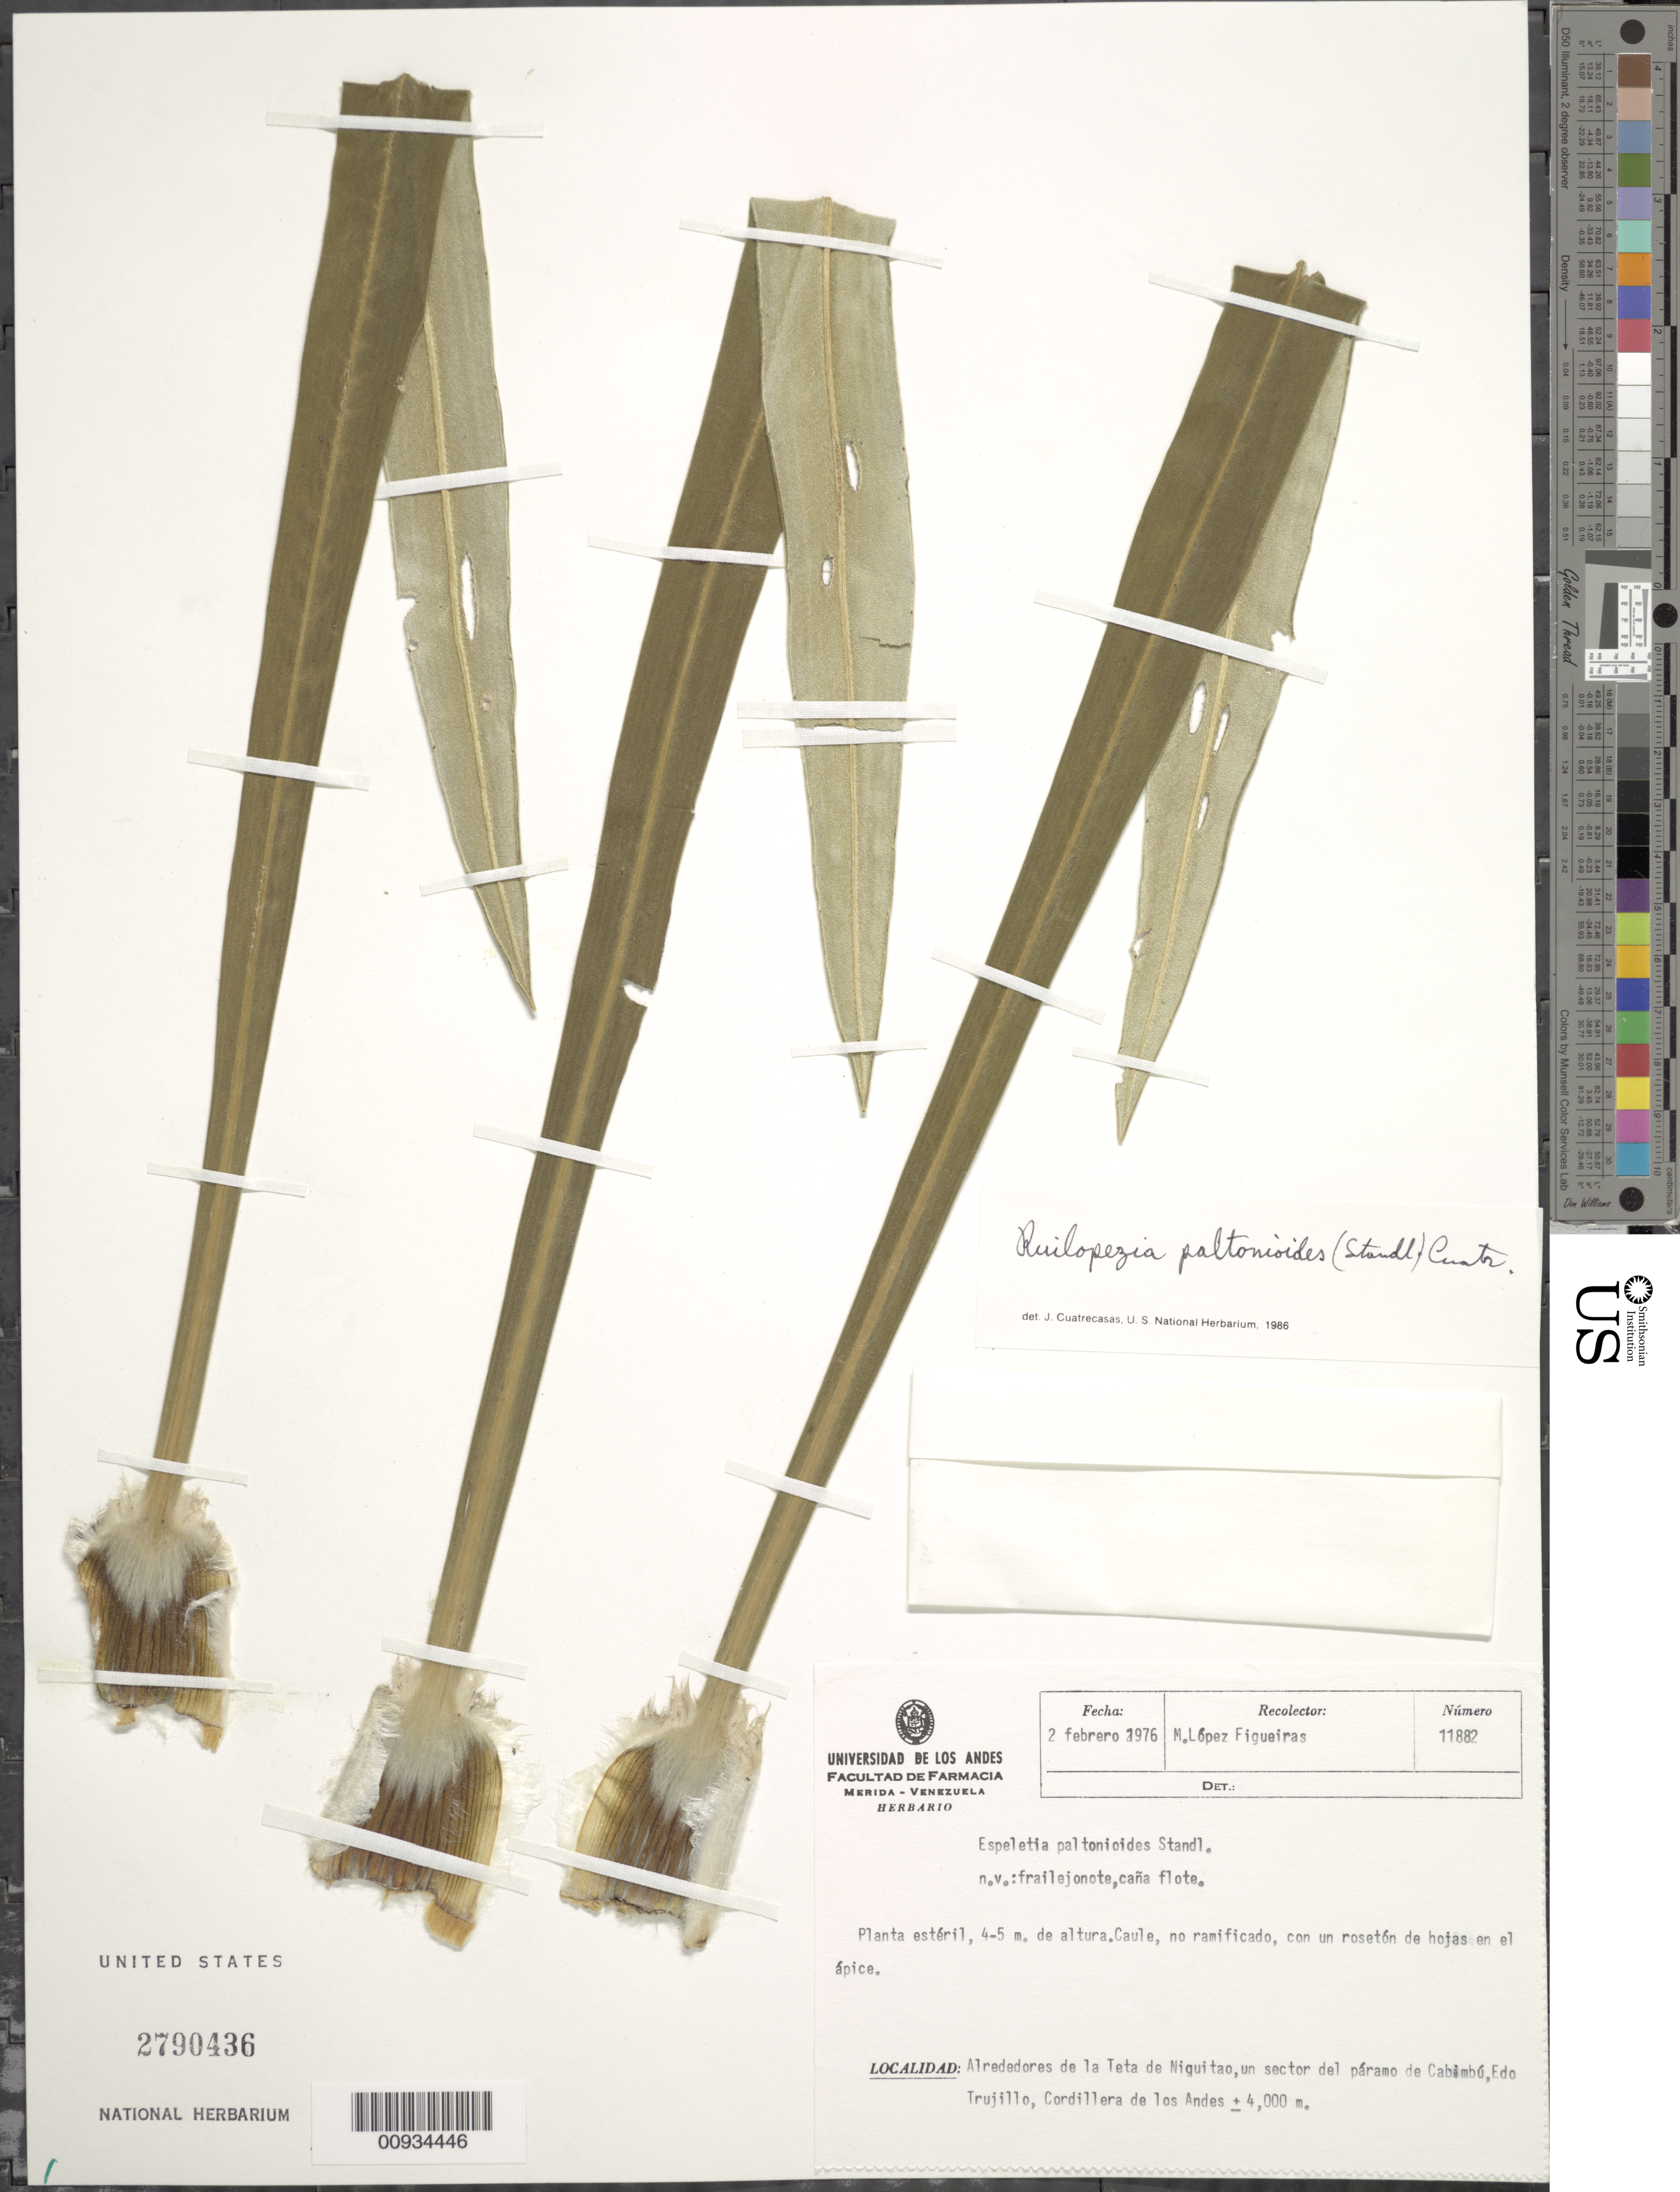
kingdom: Plantae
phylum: Tracheophyta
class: Magnoliopsida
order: Asterales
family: Asteraceae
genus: Ruilopezia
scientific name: Ruilopezia paltonioides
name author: (Standl.) Cuatrec.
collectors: M. López Figueiras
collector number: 11882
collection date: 1976-02-02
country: Venezuela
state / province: Trujillo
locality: Alrededores de la Teta de Niguitao, un sector del paramo de Cabimbu, Cordillera de los Andes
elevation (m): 4000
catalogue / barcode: US 2790436